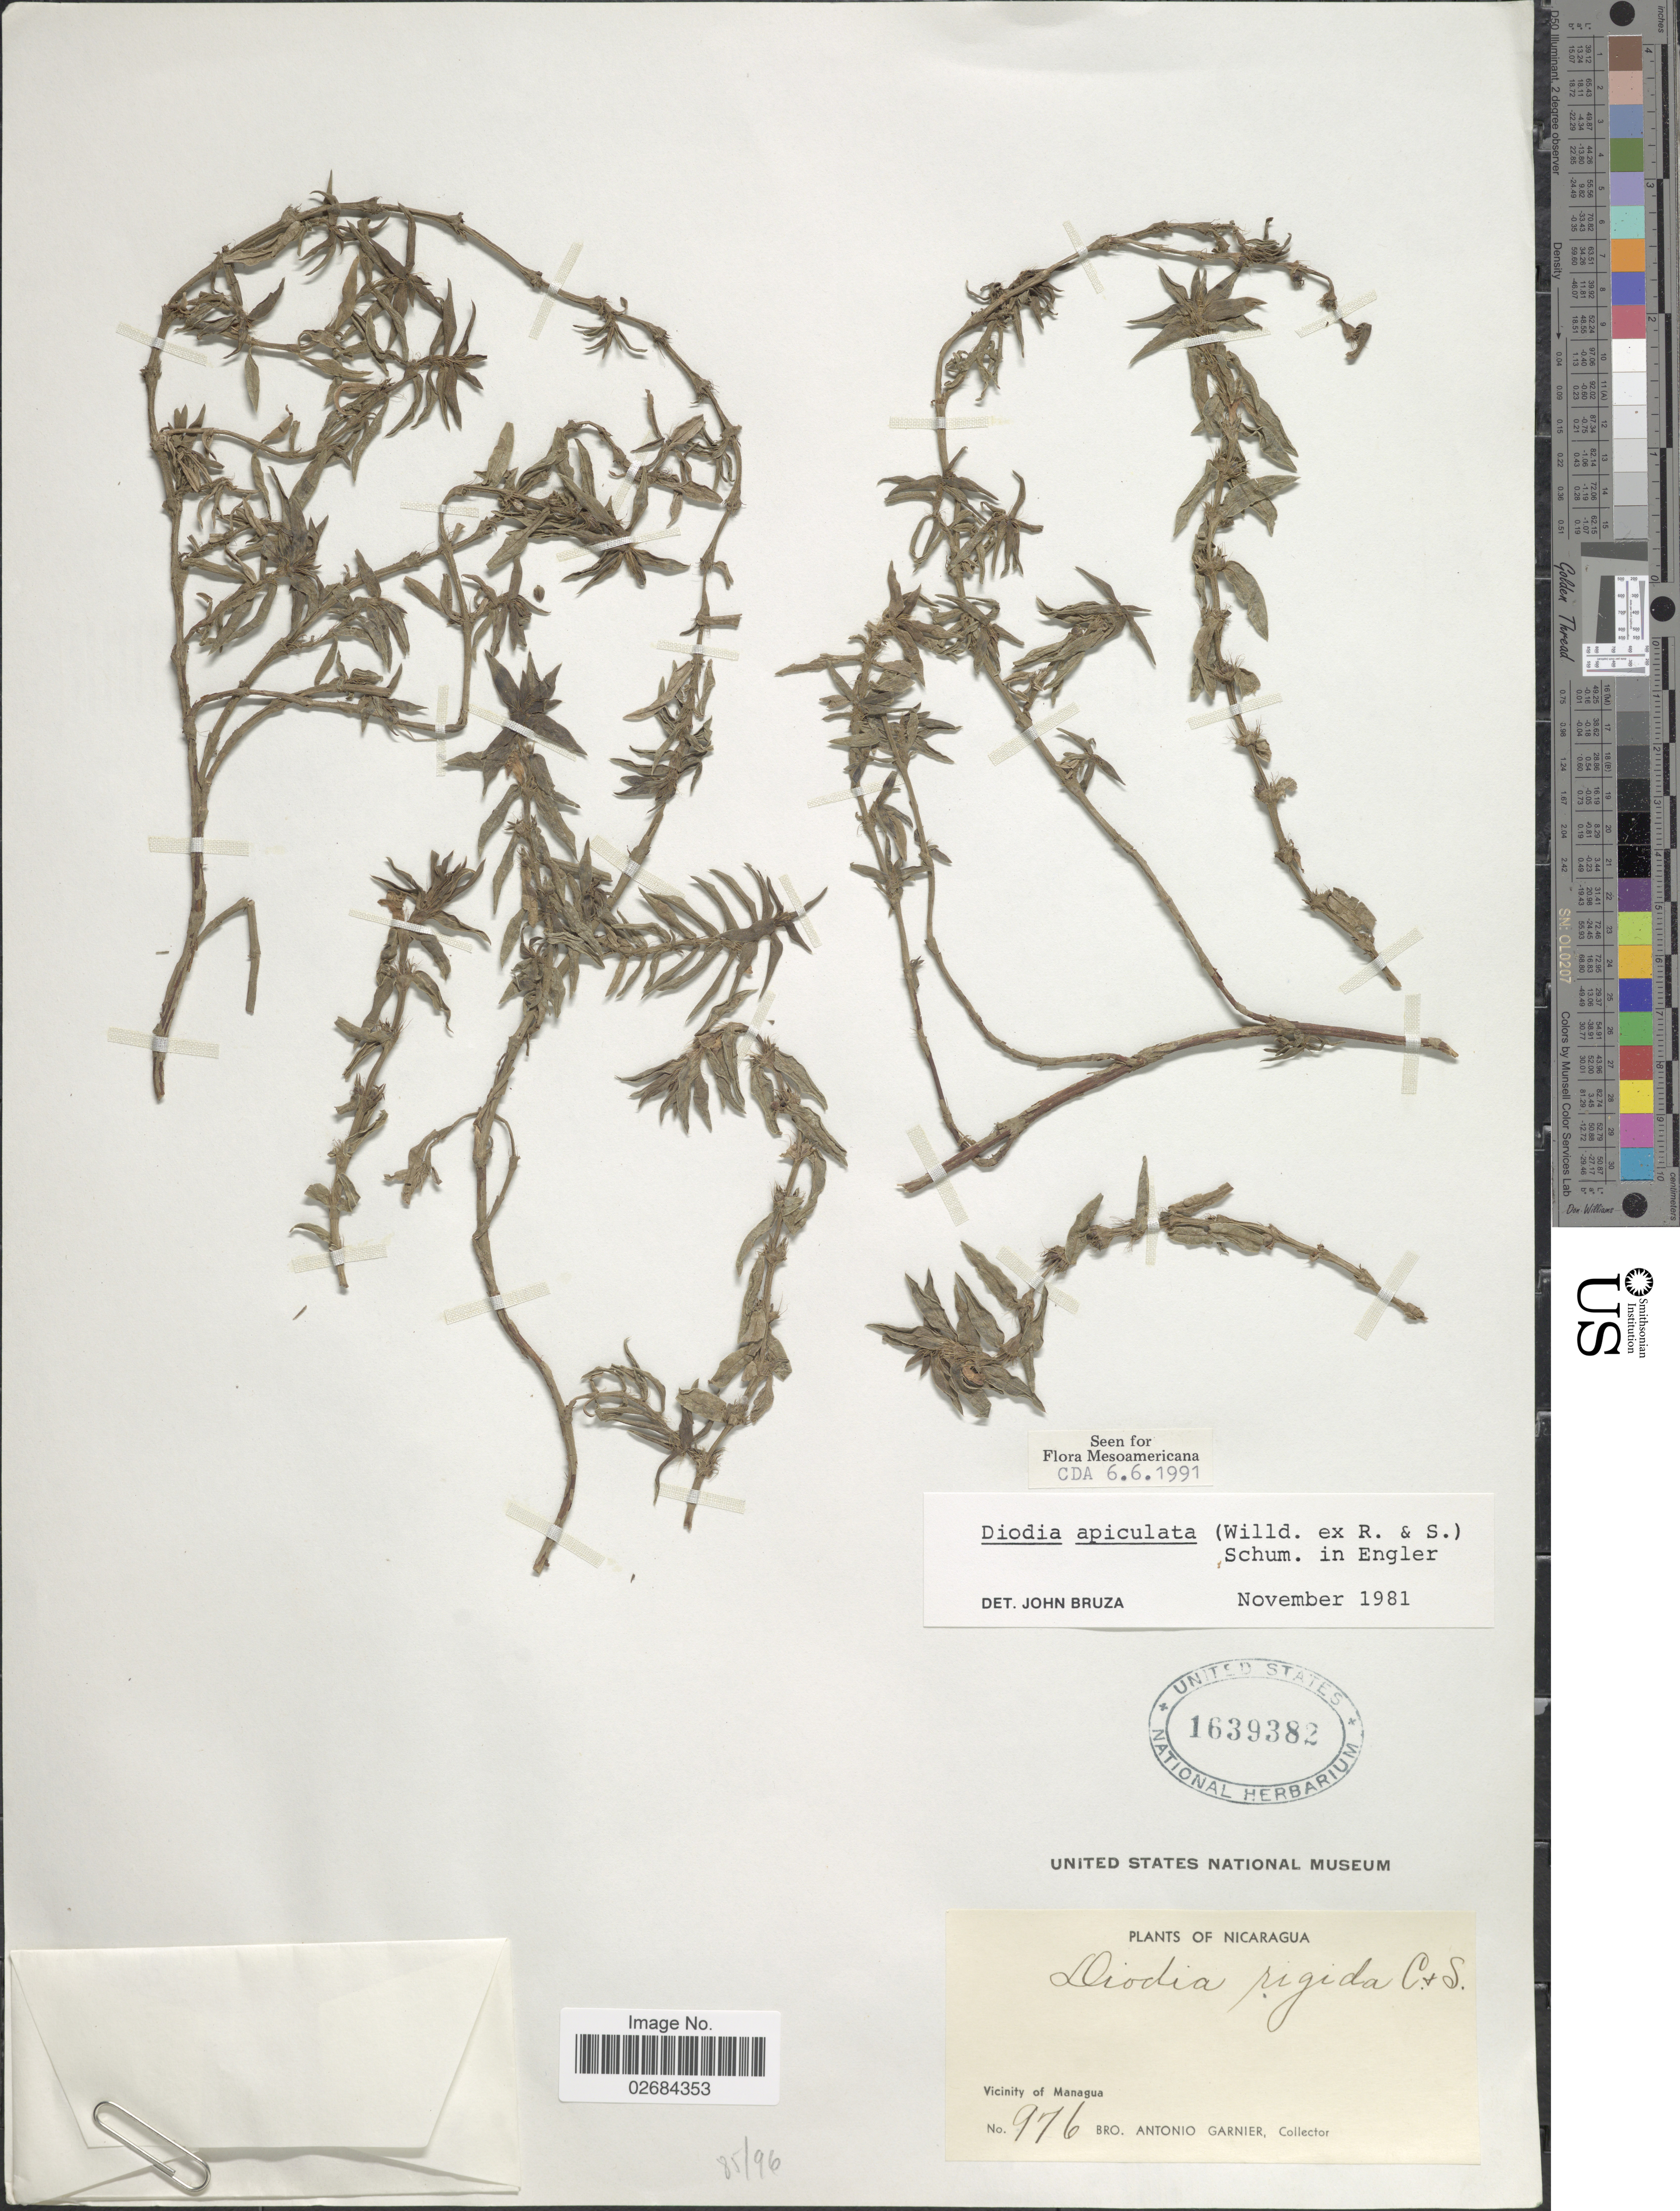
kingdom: Plantae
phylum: Tracheophyta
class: Magnoliopsida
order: Gentianales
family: Rubiaceae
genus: Diodia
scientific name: Diodia apiculata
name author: (Willd. ex Roem. & Schult.) K. Schum.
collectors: Bro. A. Garnier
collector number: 976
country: Nicaragua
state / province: Managua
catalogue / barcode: US 1639382